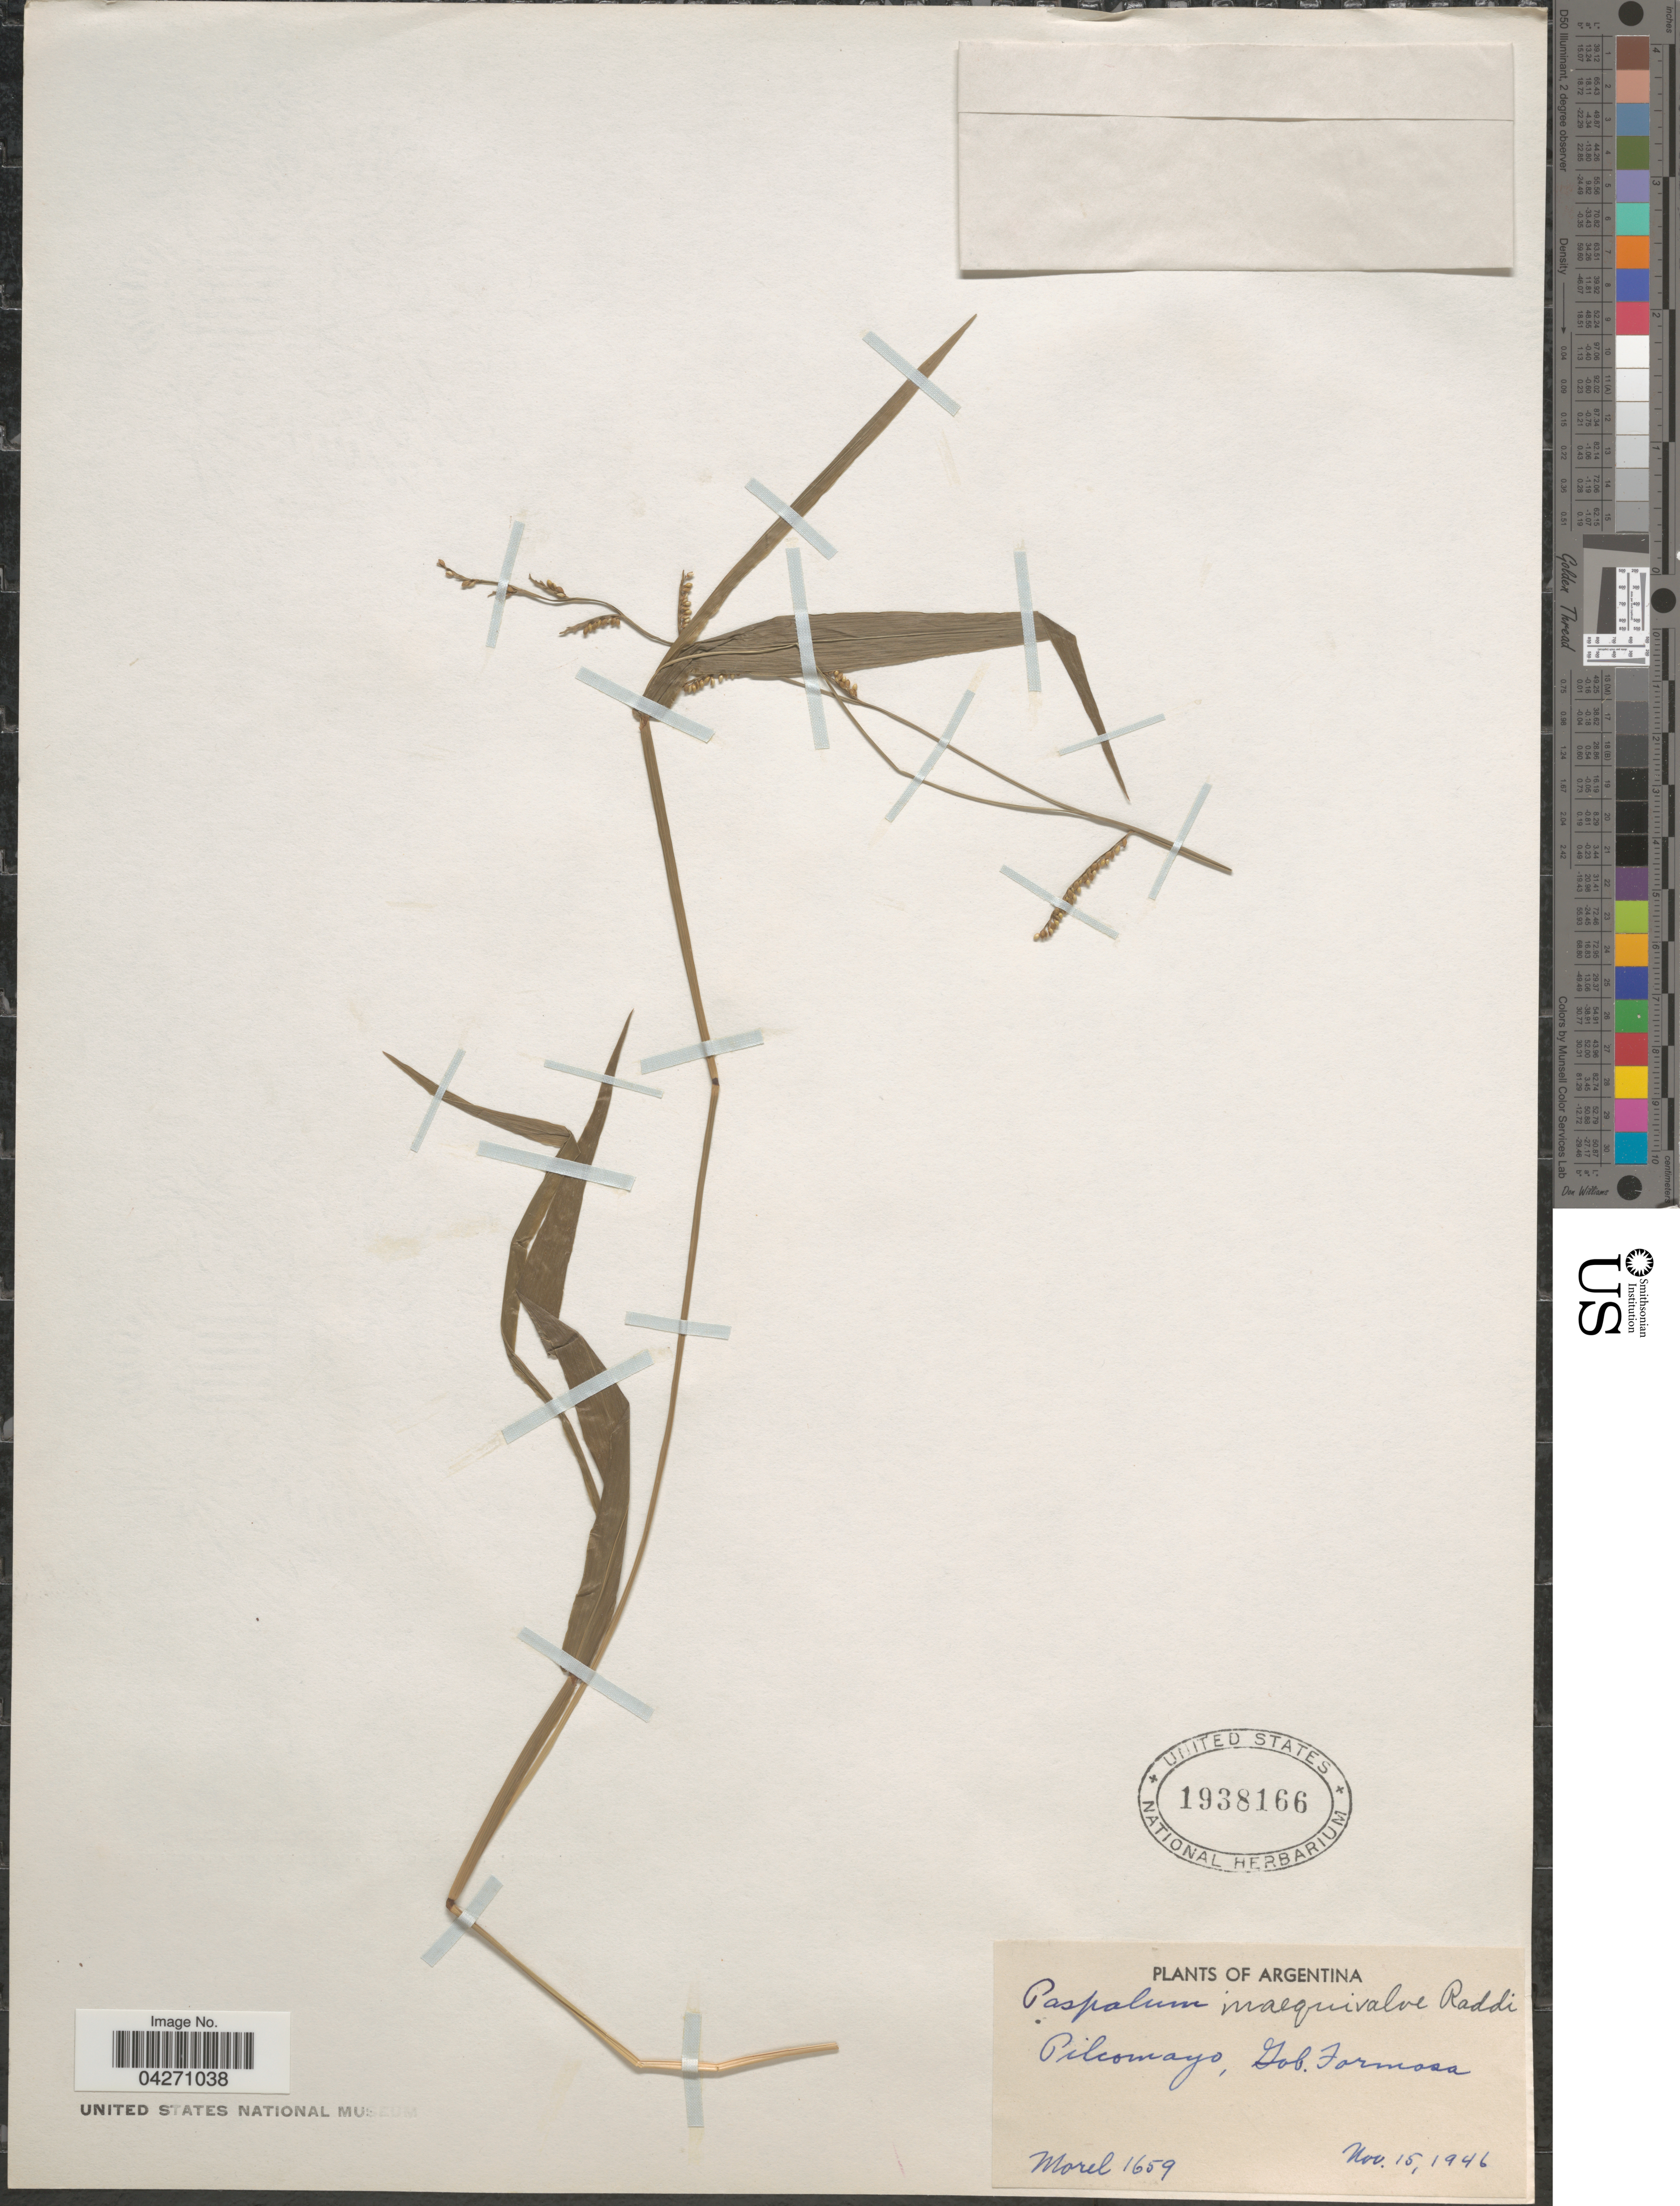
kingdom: Plantae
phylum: Tracheophyta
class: Liliopsida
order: Poales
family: Poaceae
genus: Paspalum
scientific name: Paspalum inaequivalve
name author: Raddi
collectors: Morel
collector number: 1659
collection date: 1946-11-15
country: Argentina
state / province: Formosa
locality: Pilcomayo, Gob. Formosa.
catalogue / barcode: US 1938166